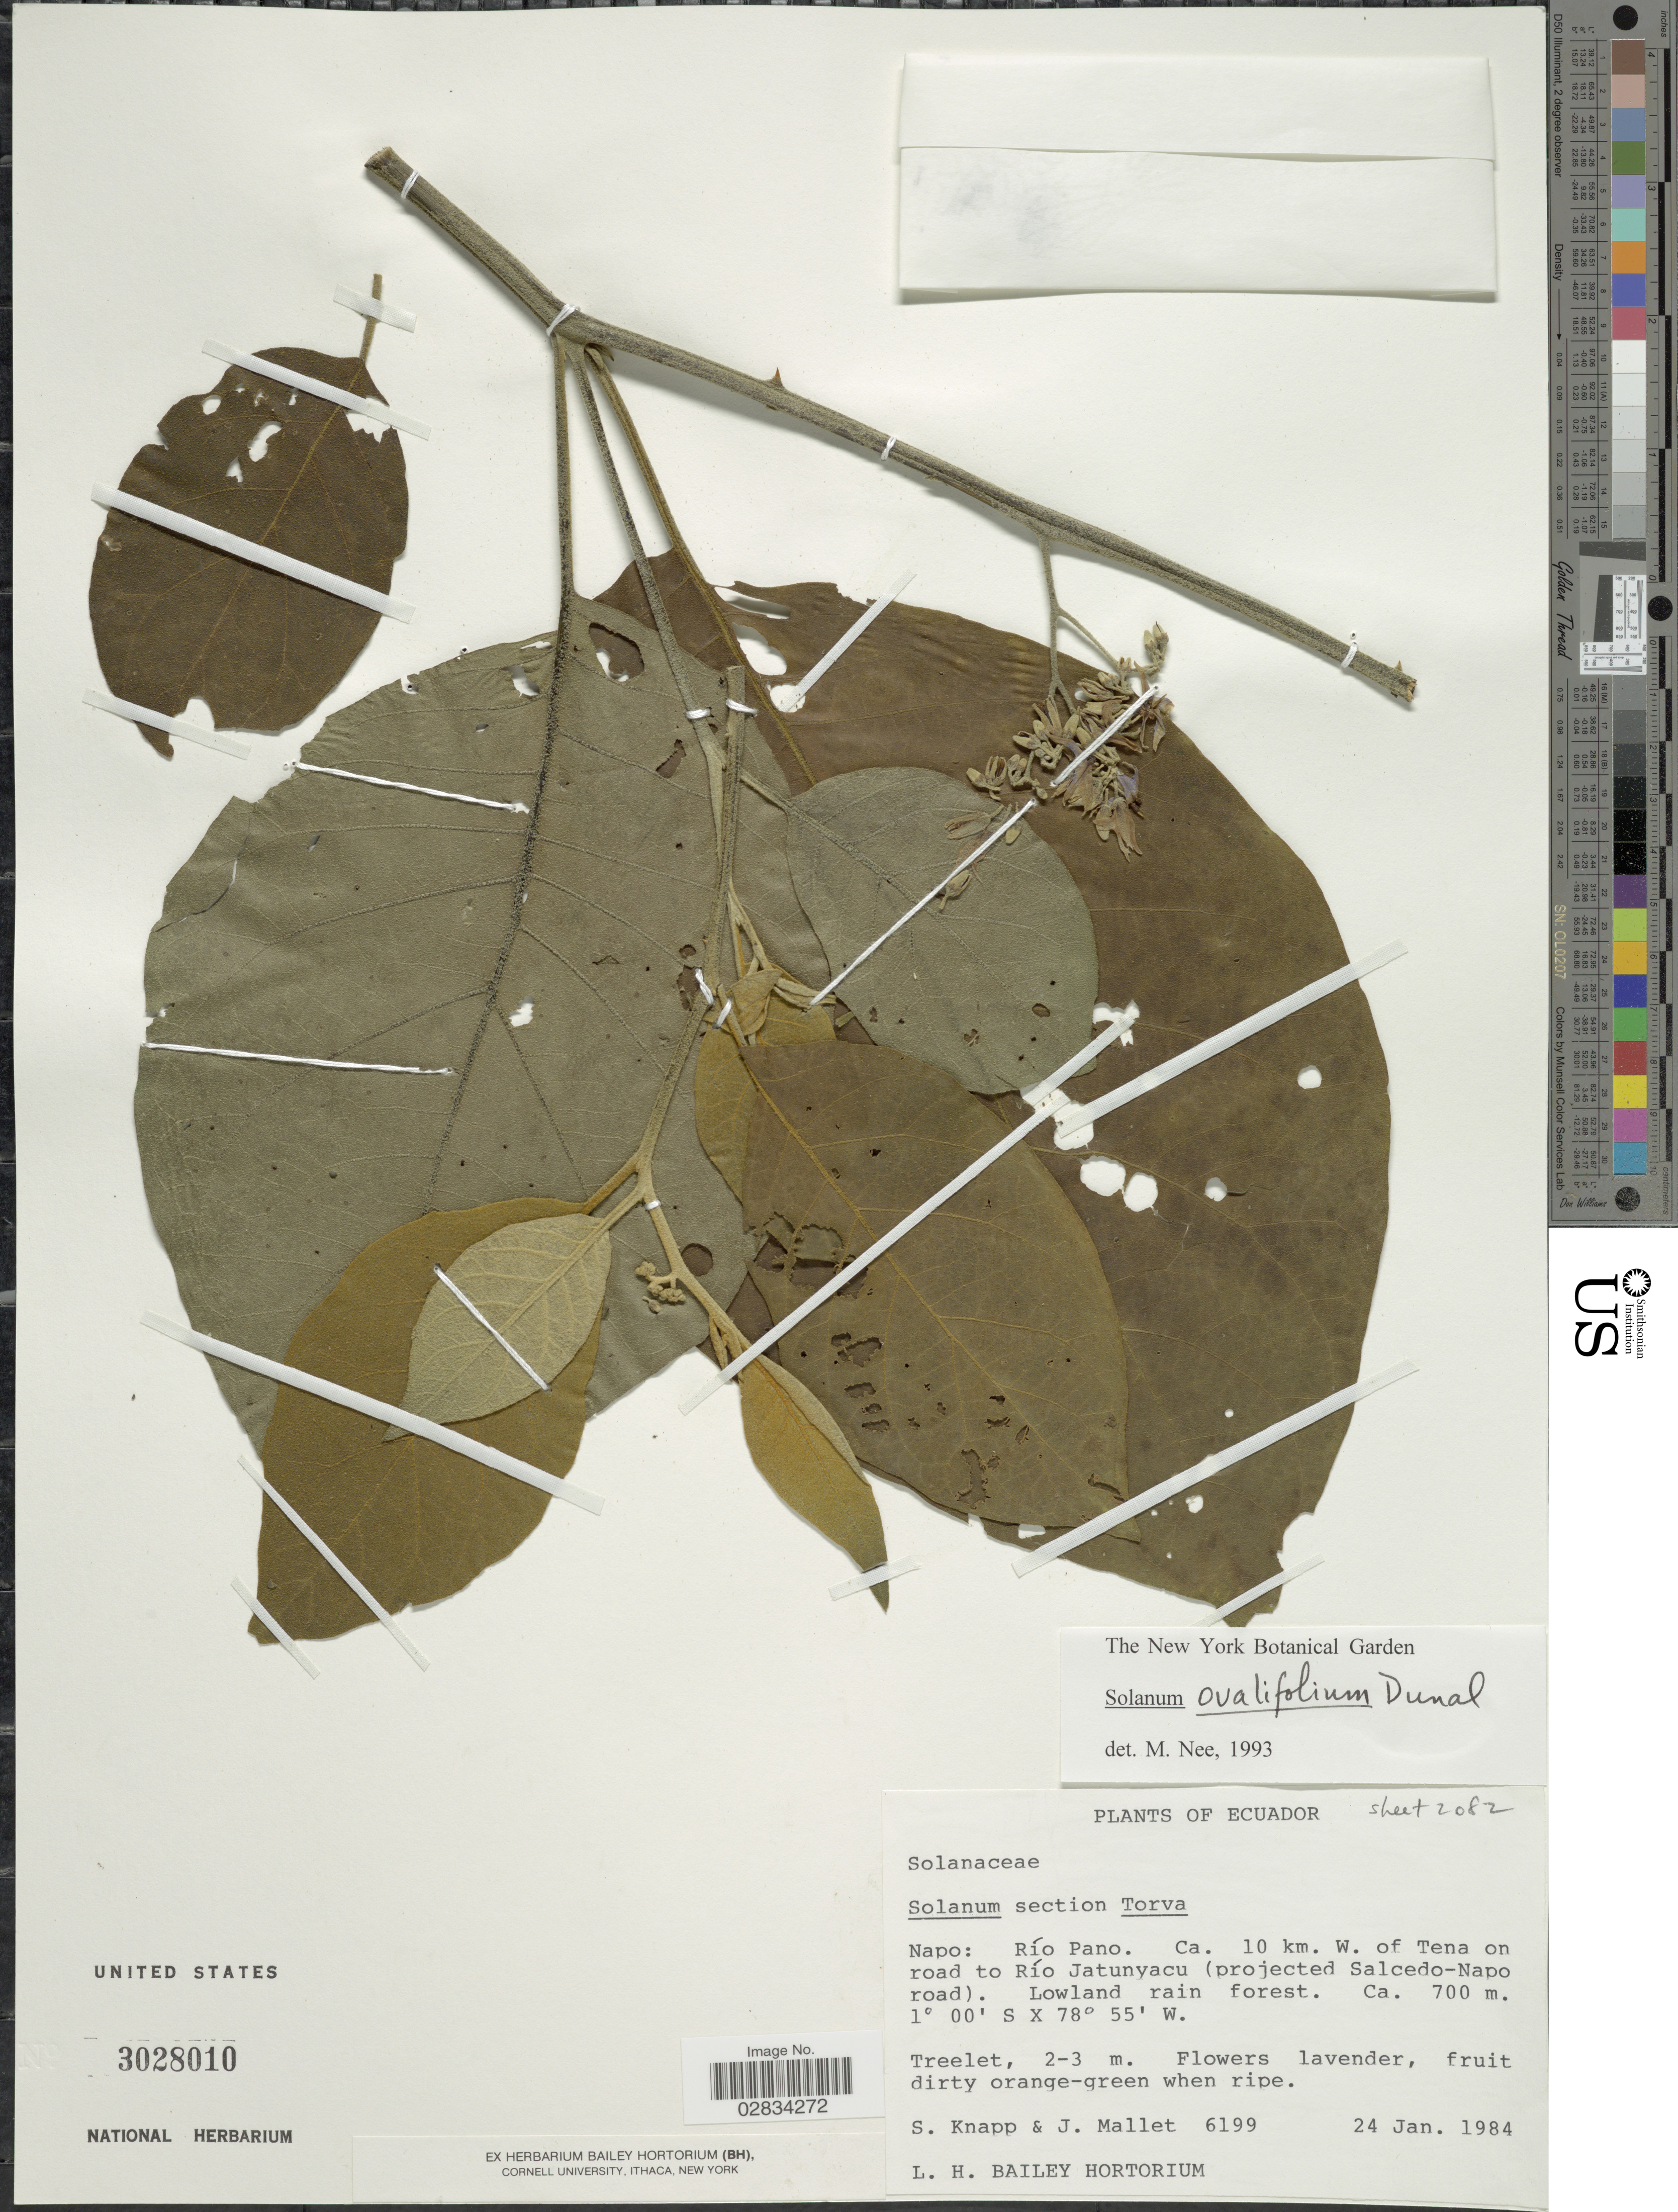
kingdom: Plantae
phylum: Tracheophyta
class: Magnoliopsida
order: Solanales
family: Solanaceae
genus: Solanum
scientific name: Solanum ovalifolium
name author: Dunal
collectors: S. Knapp & J. Mallet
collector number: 6199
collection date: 1984-01-24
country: Ecuador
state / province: Napo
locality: Napo: Río Pano. Ca. 10 km. W. of Tena on road to Río Jatunyacu (projected Salcedo-Napo road).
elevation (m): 700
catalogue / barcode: US 3028010